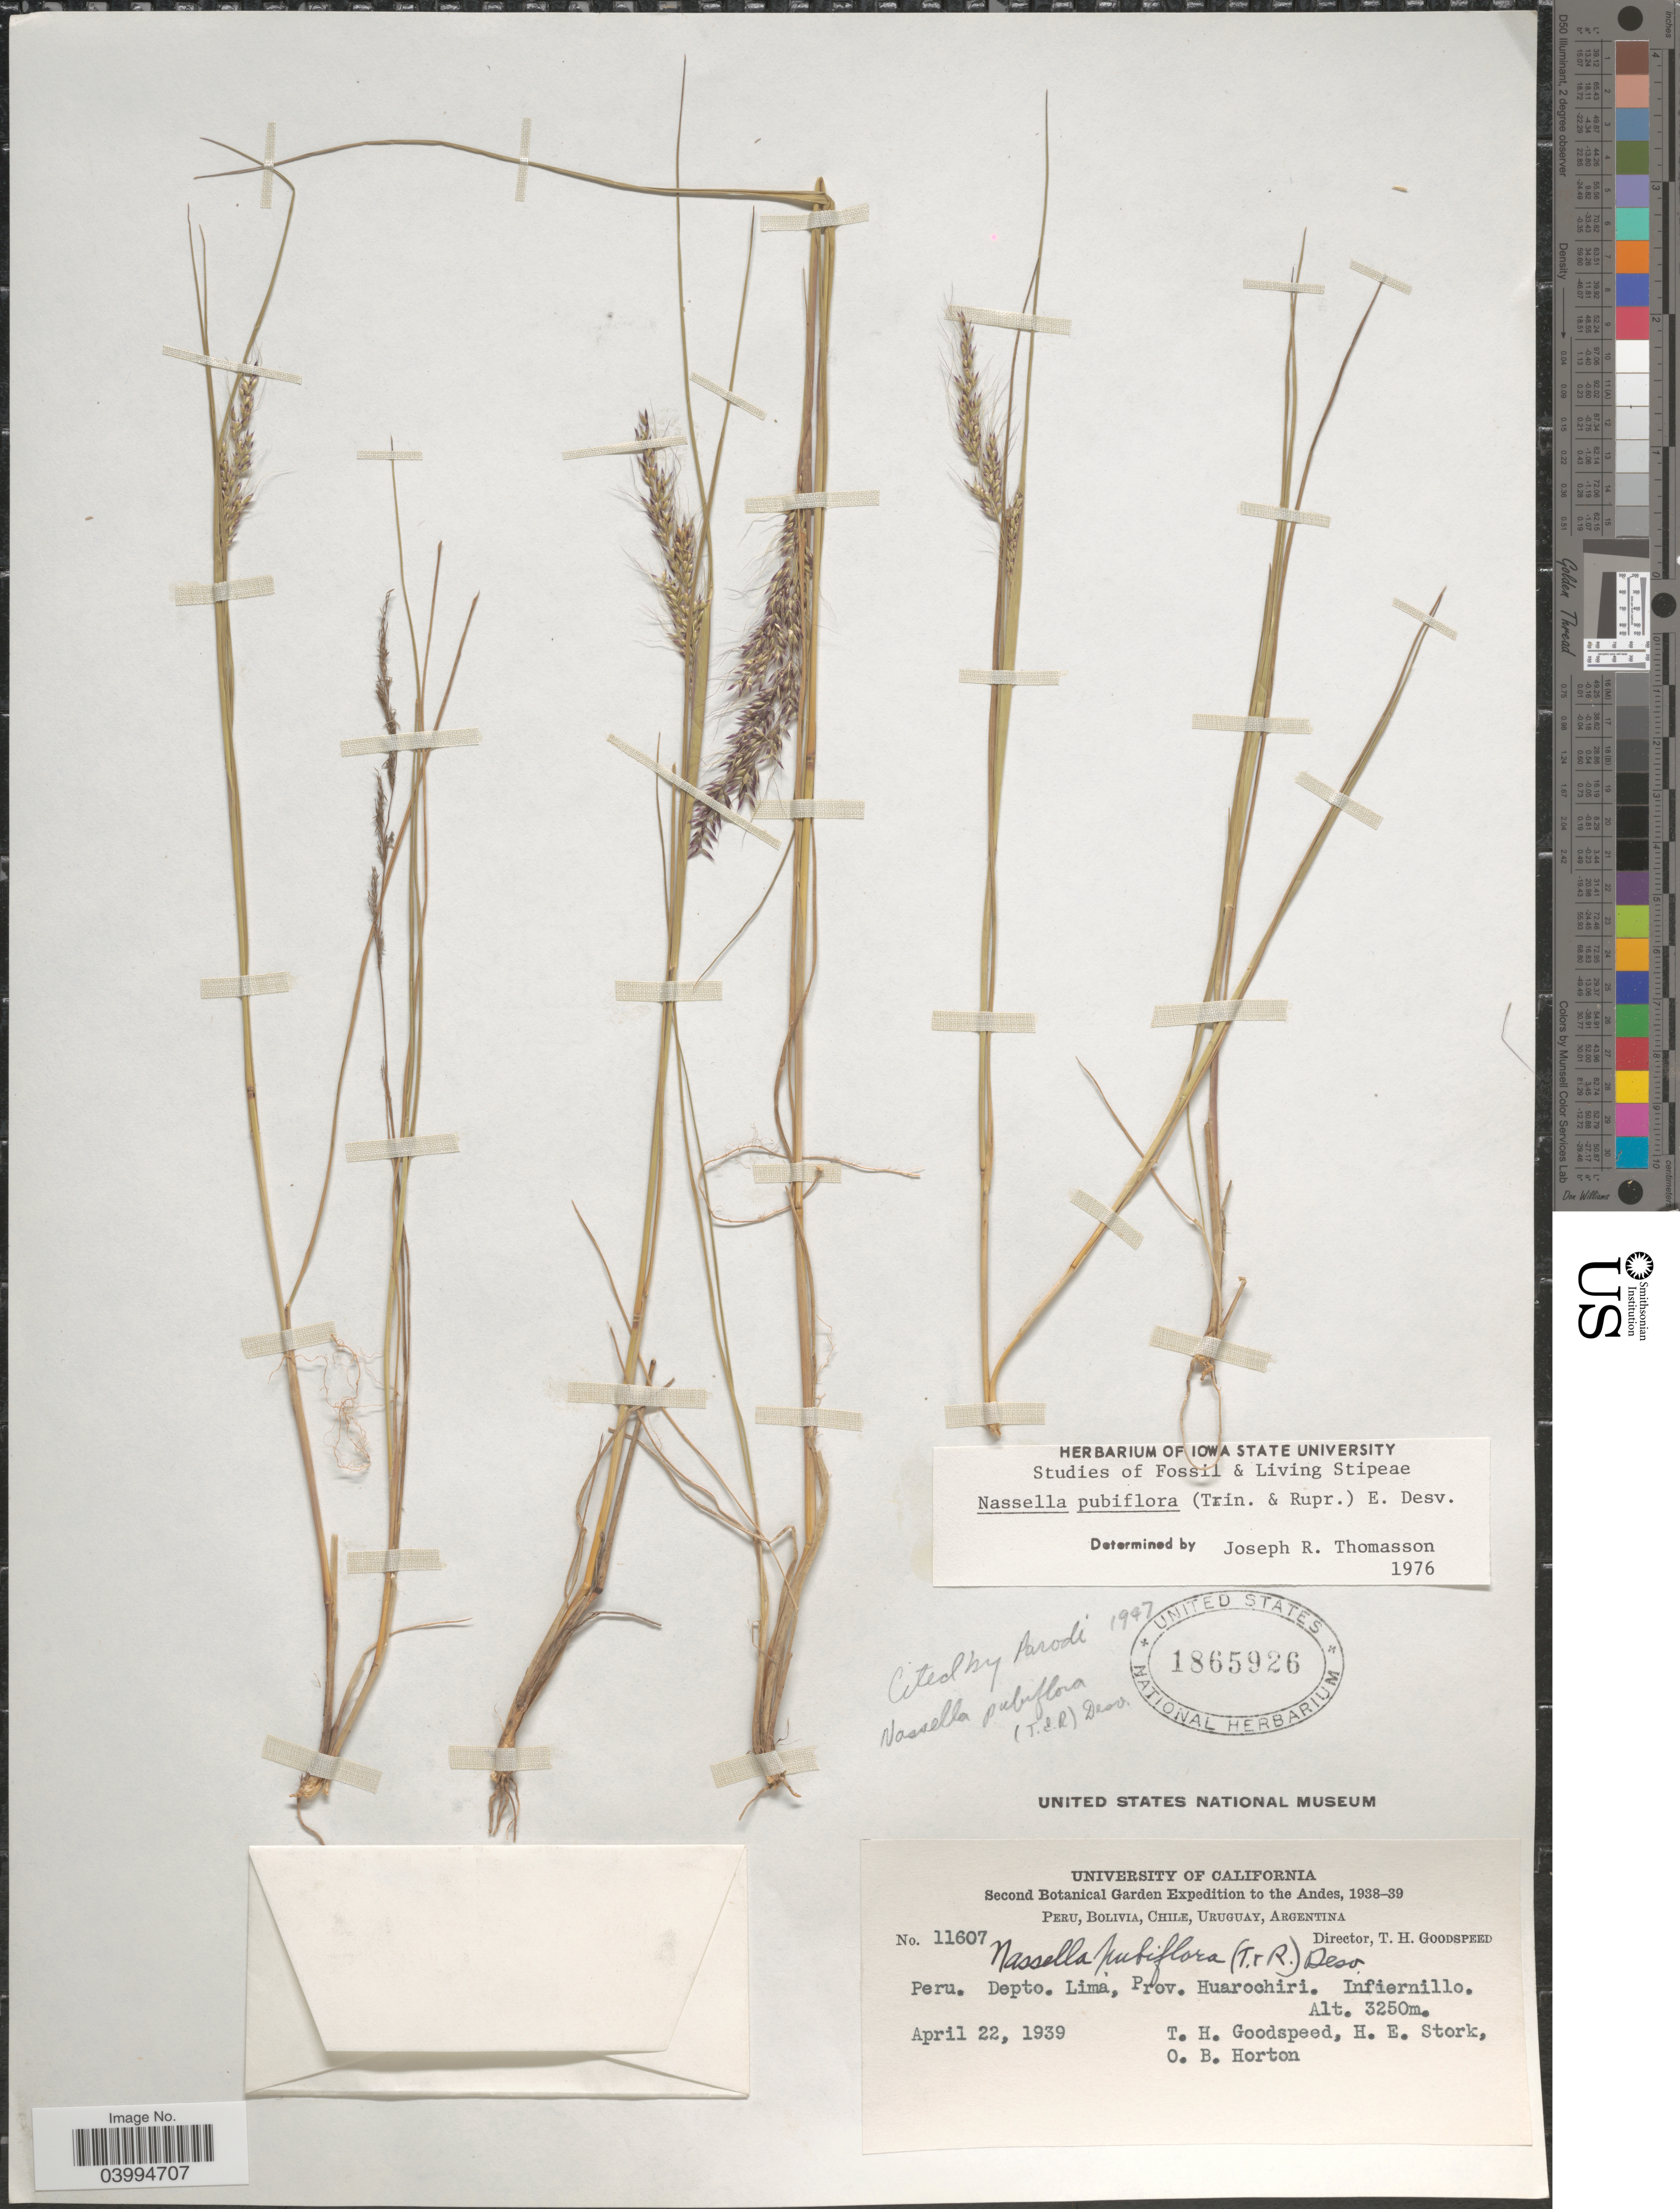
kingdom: Plantae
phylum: Tracheophyta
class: Liliopsida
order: Poales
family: Poaceae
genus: Nassella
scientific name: Nassella pubiflora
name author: (Trin. & Rupr.) É. Desv.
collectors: T. Goodspeed, H. E. Stork & O. B. Horton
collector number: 11607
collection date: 1939-04-22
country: Peru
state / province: Lima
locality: The Andes. Depto. Lima, Prov. Huarochiri. Infiernillo.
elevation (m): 3250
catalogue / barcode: US 1865926